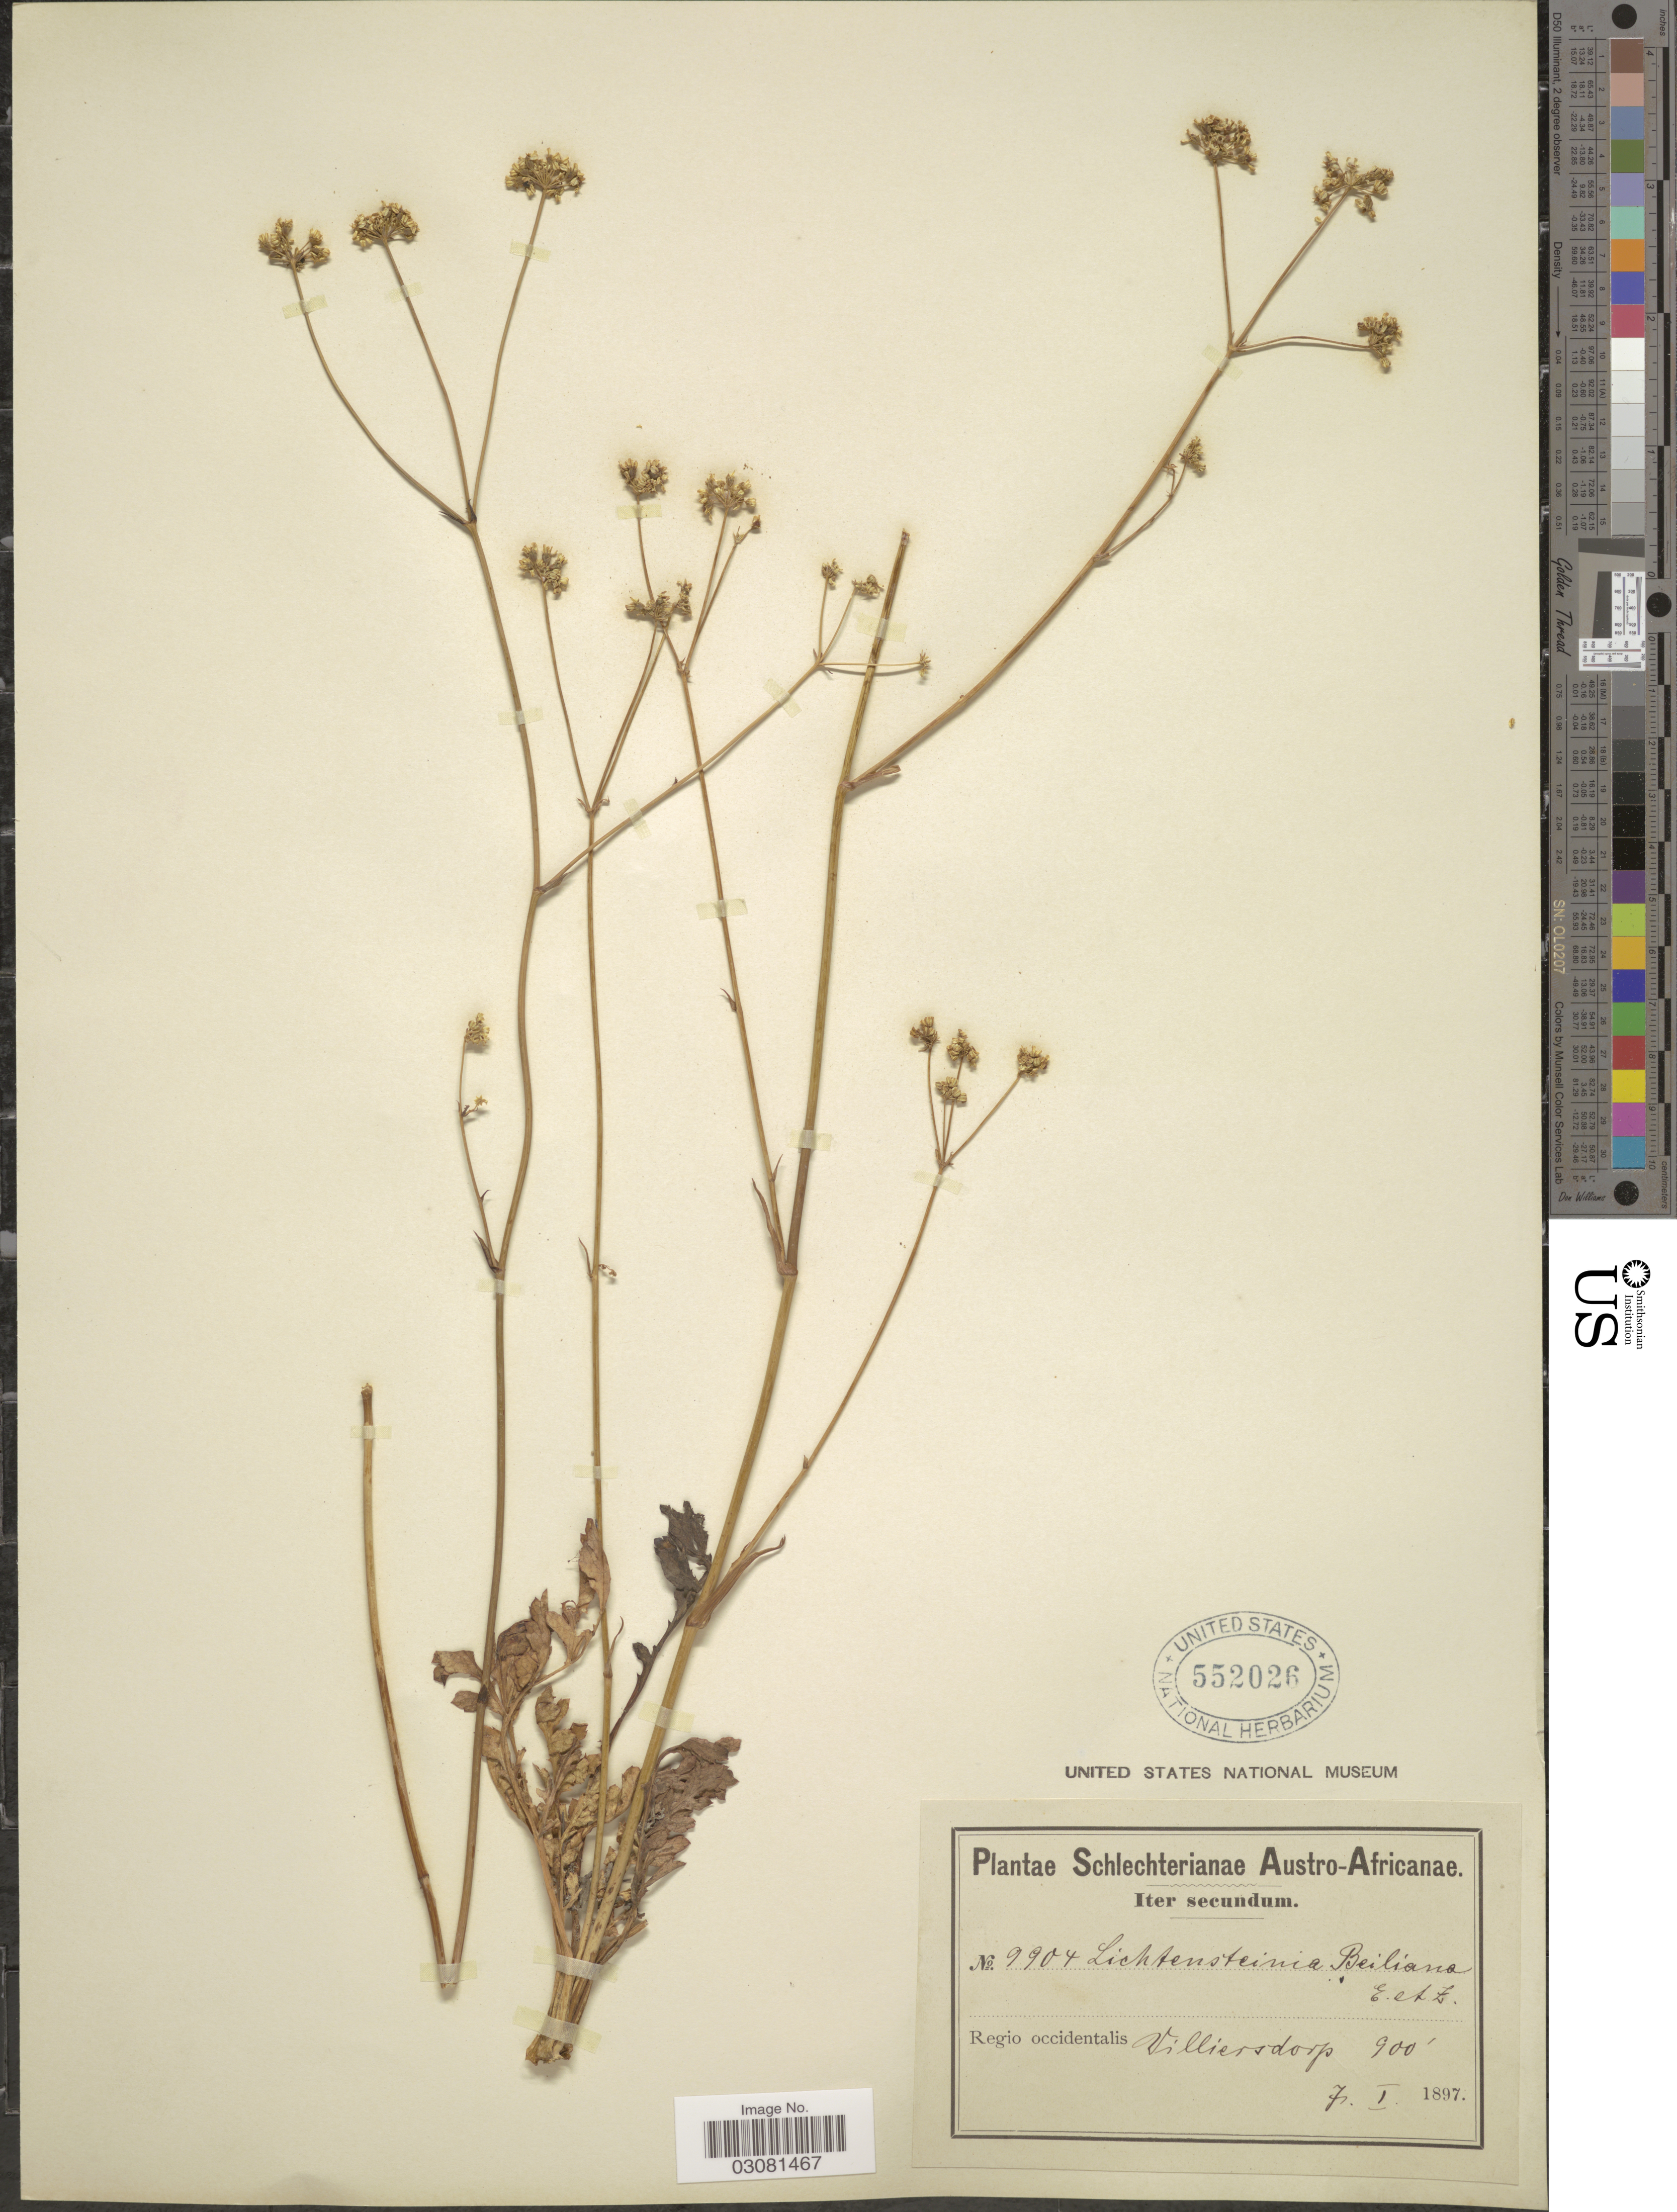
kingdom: Plantae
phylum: Tracheophyta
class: Magnoliopsida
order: Apiales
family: Apiaceae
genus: Lichtensteinia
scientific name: Lichtensteinia beiliana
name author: Eckl. & Zeyh.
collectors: Schlechter, --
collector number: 9904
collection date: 1897-01-07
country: South Africa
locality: Austro-Africanae, Regio occidentalis, Villiersdorp.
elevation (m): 274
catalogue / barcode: US 552026